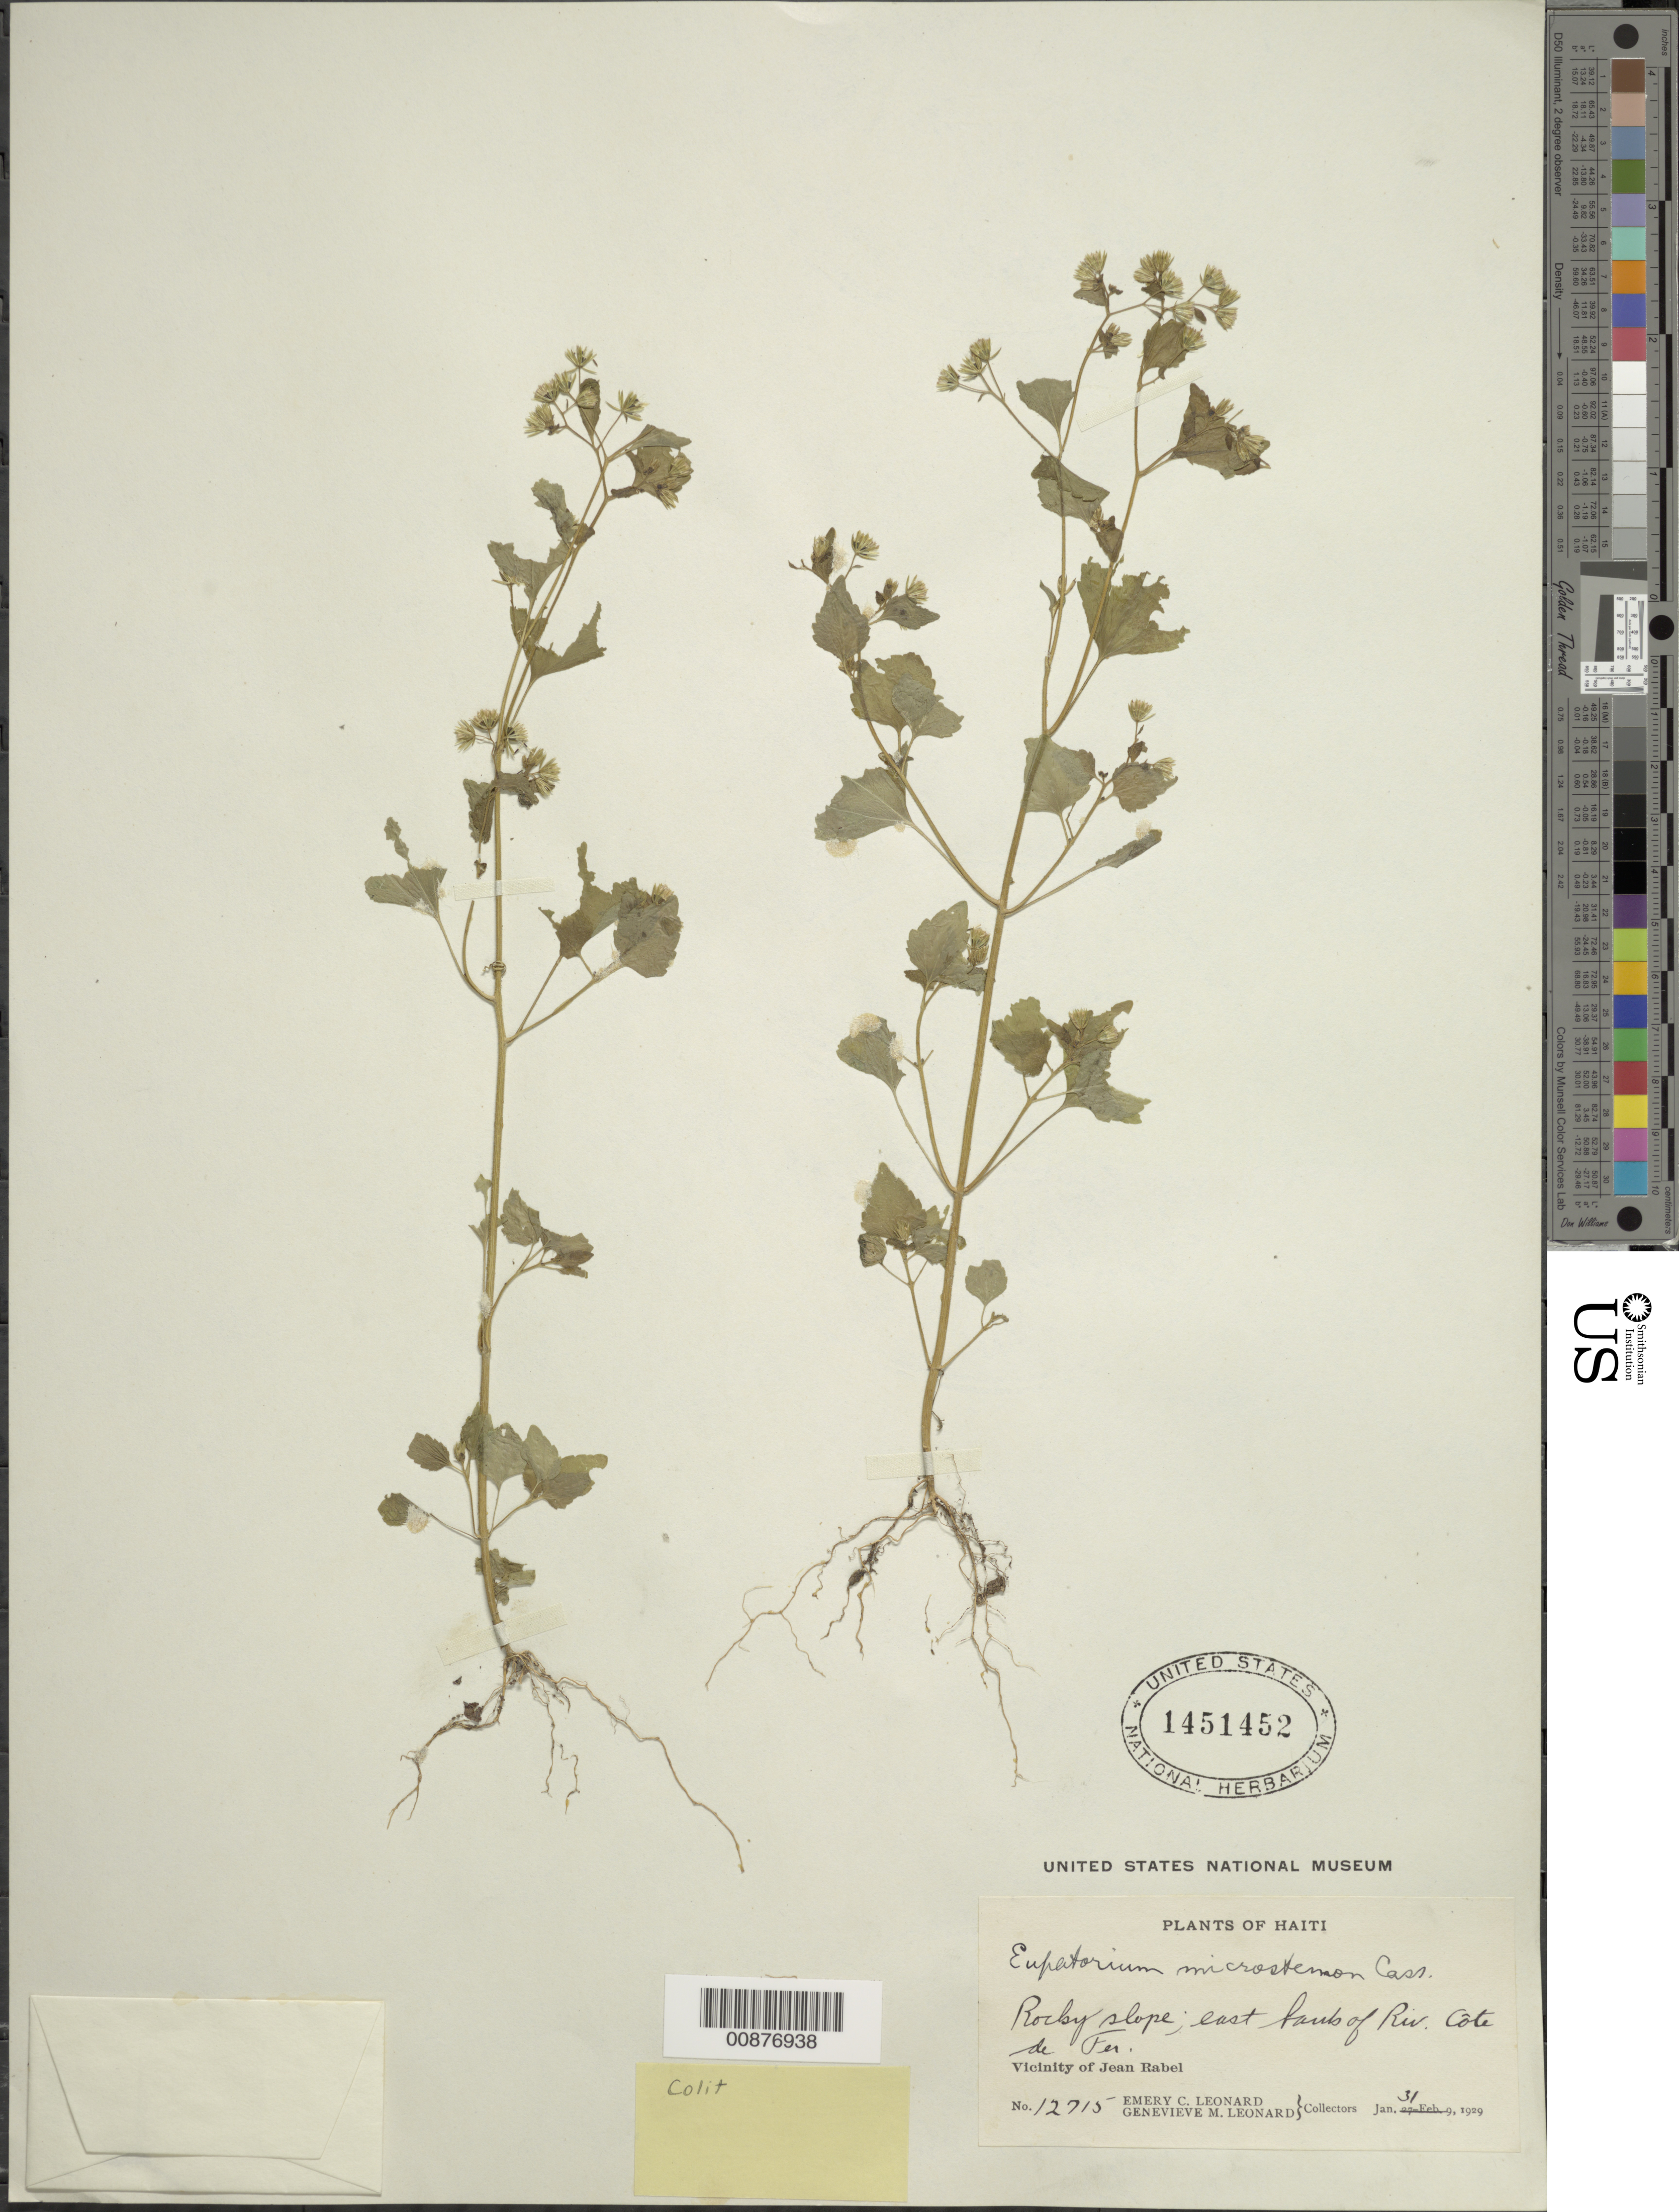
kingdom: Plantae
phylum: Tracheophyta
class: Magnoliopsida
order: Asterales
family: Asteraceae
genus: Fleischmannia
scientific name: Fleischmannia microstemon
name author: (Cass.) R.M. King & H. Rob.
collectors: E. C. Leonard & G. M. Leonard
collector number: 12715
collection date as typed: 31 Jan 1929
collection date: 1929-01-31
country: Haiti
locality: East bank of Riv. Côte de Fer. Vicinity of Jean Rabel.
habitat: Rocky slope, river bank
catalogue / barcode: US 1451452